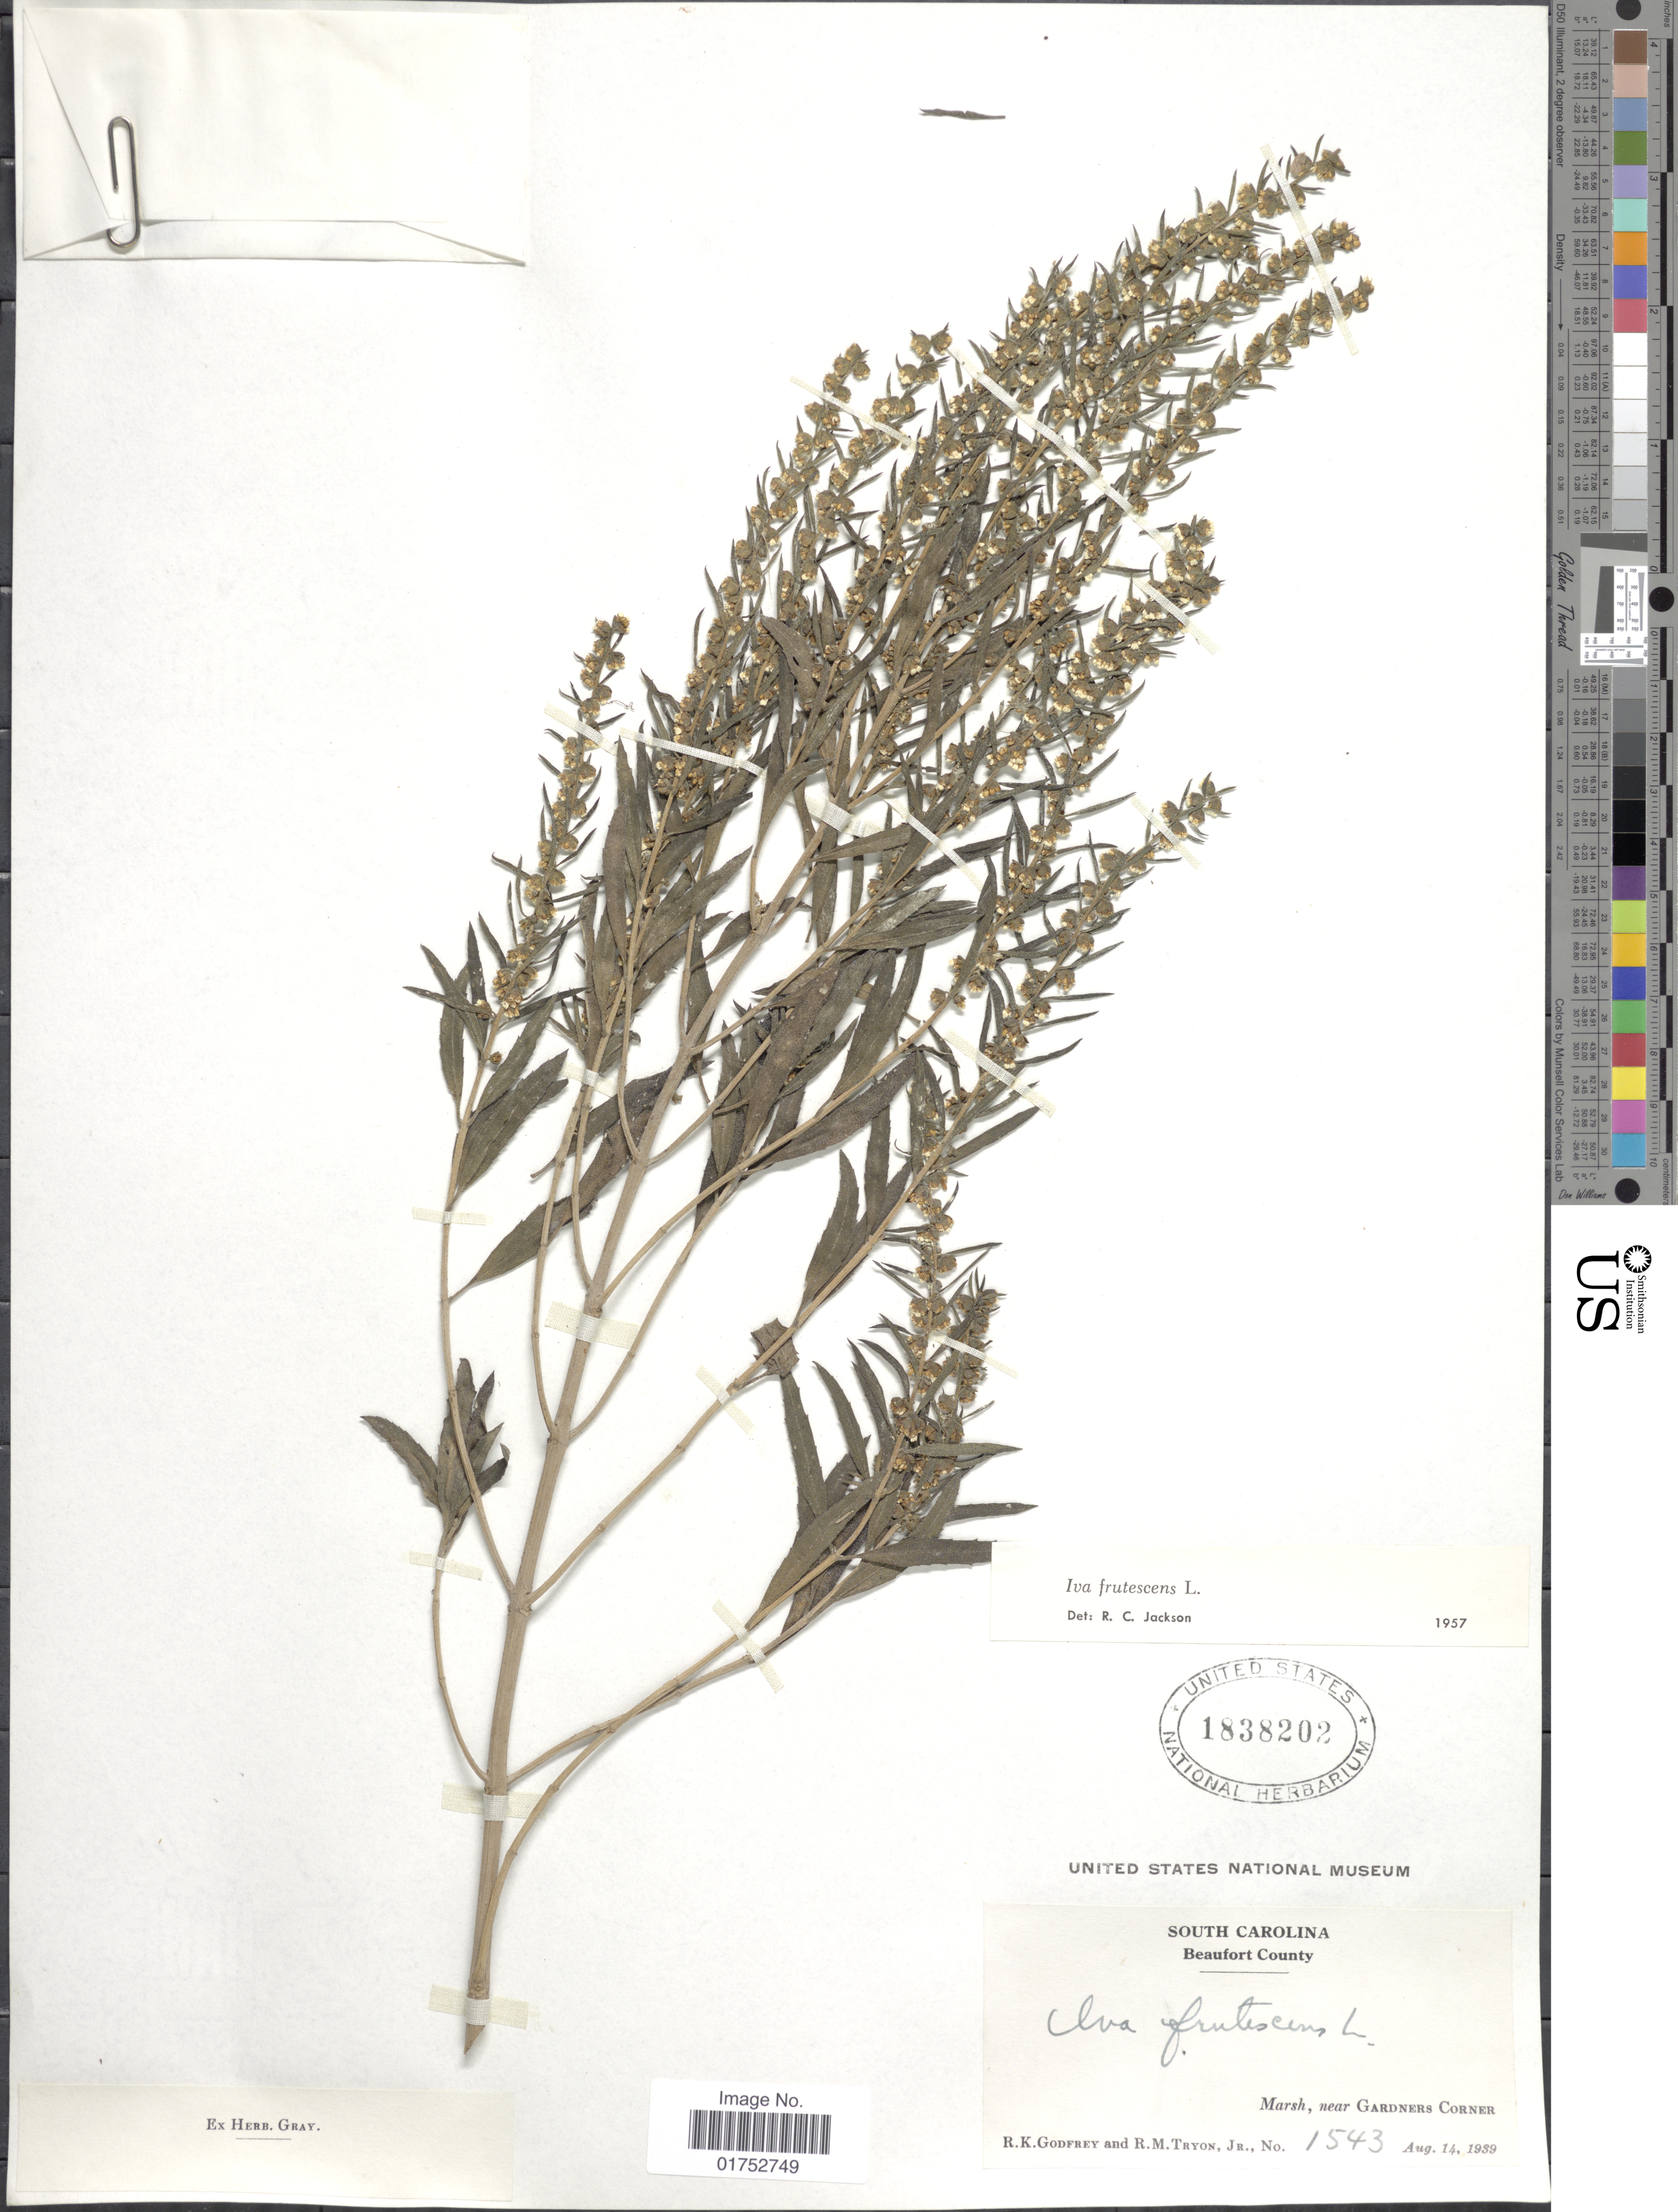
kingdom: Plantae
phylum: Tracheophyta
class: Magnoliopsida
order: Asterales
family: Asteraceae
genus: Iva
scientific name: Iva frutescens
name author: L.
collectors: R. K. Godfrey & R. M. Tryon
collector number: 1543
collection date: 1939-08-14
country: United States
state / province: South Carolina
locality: Beaufort County, marsh, near Gardners Corner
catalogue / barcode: US 1838202